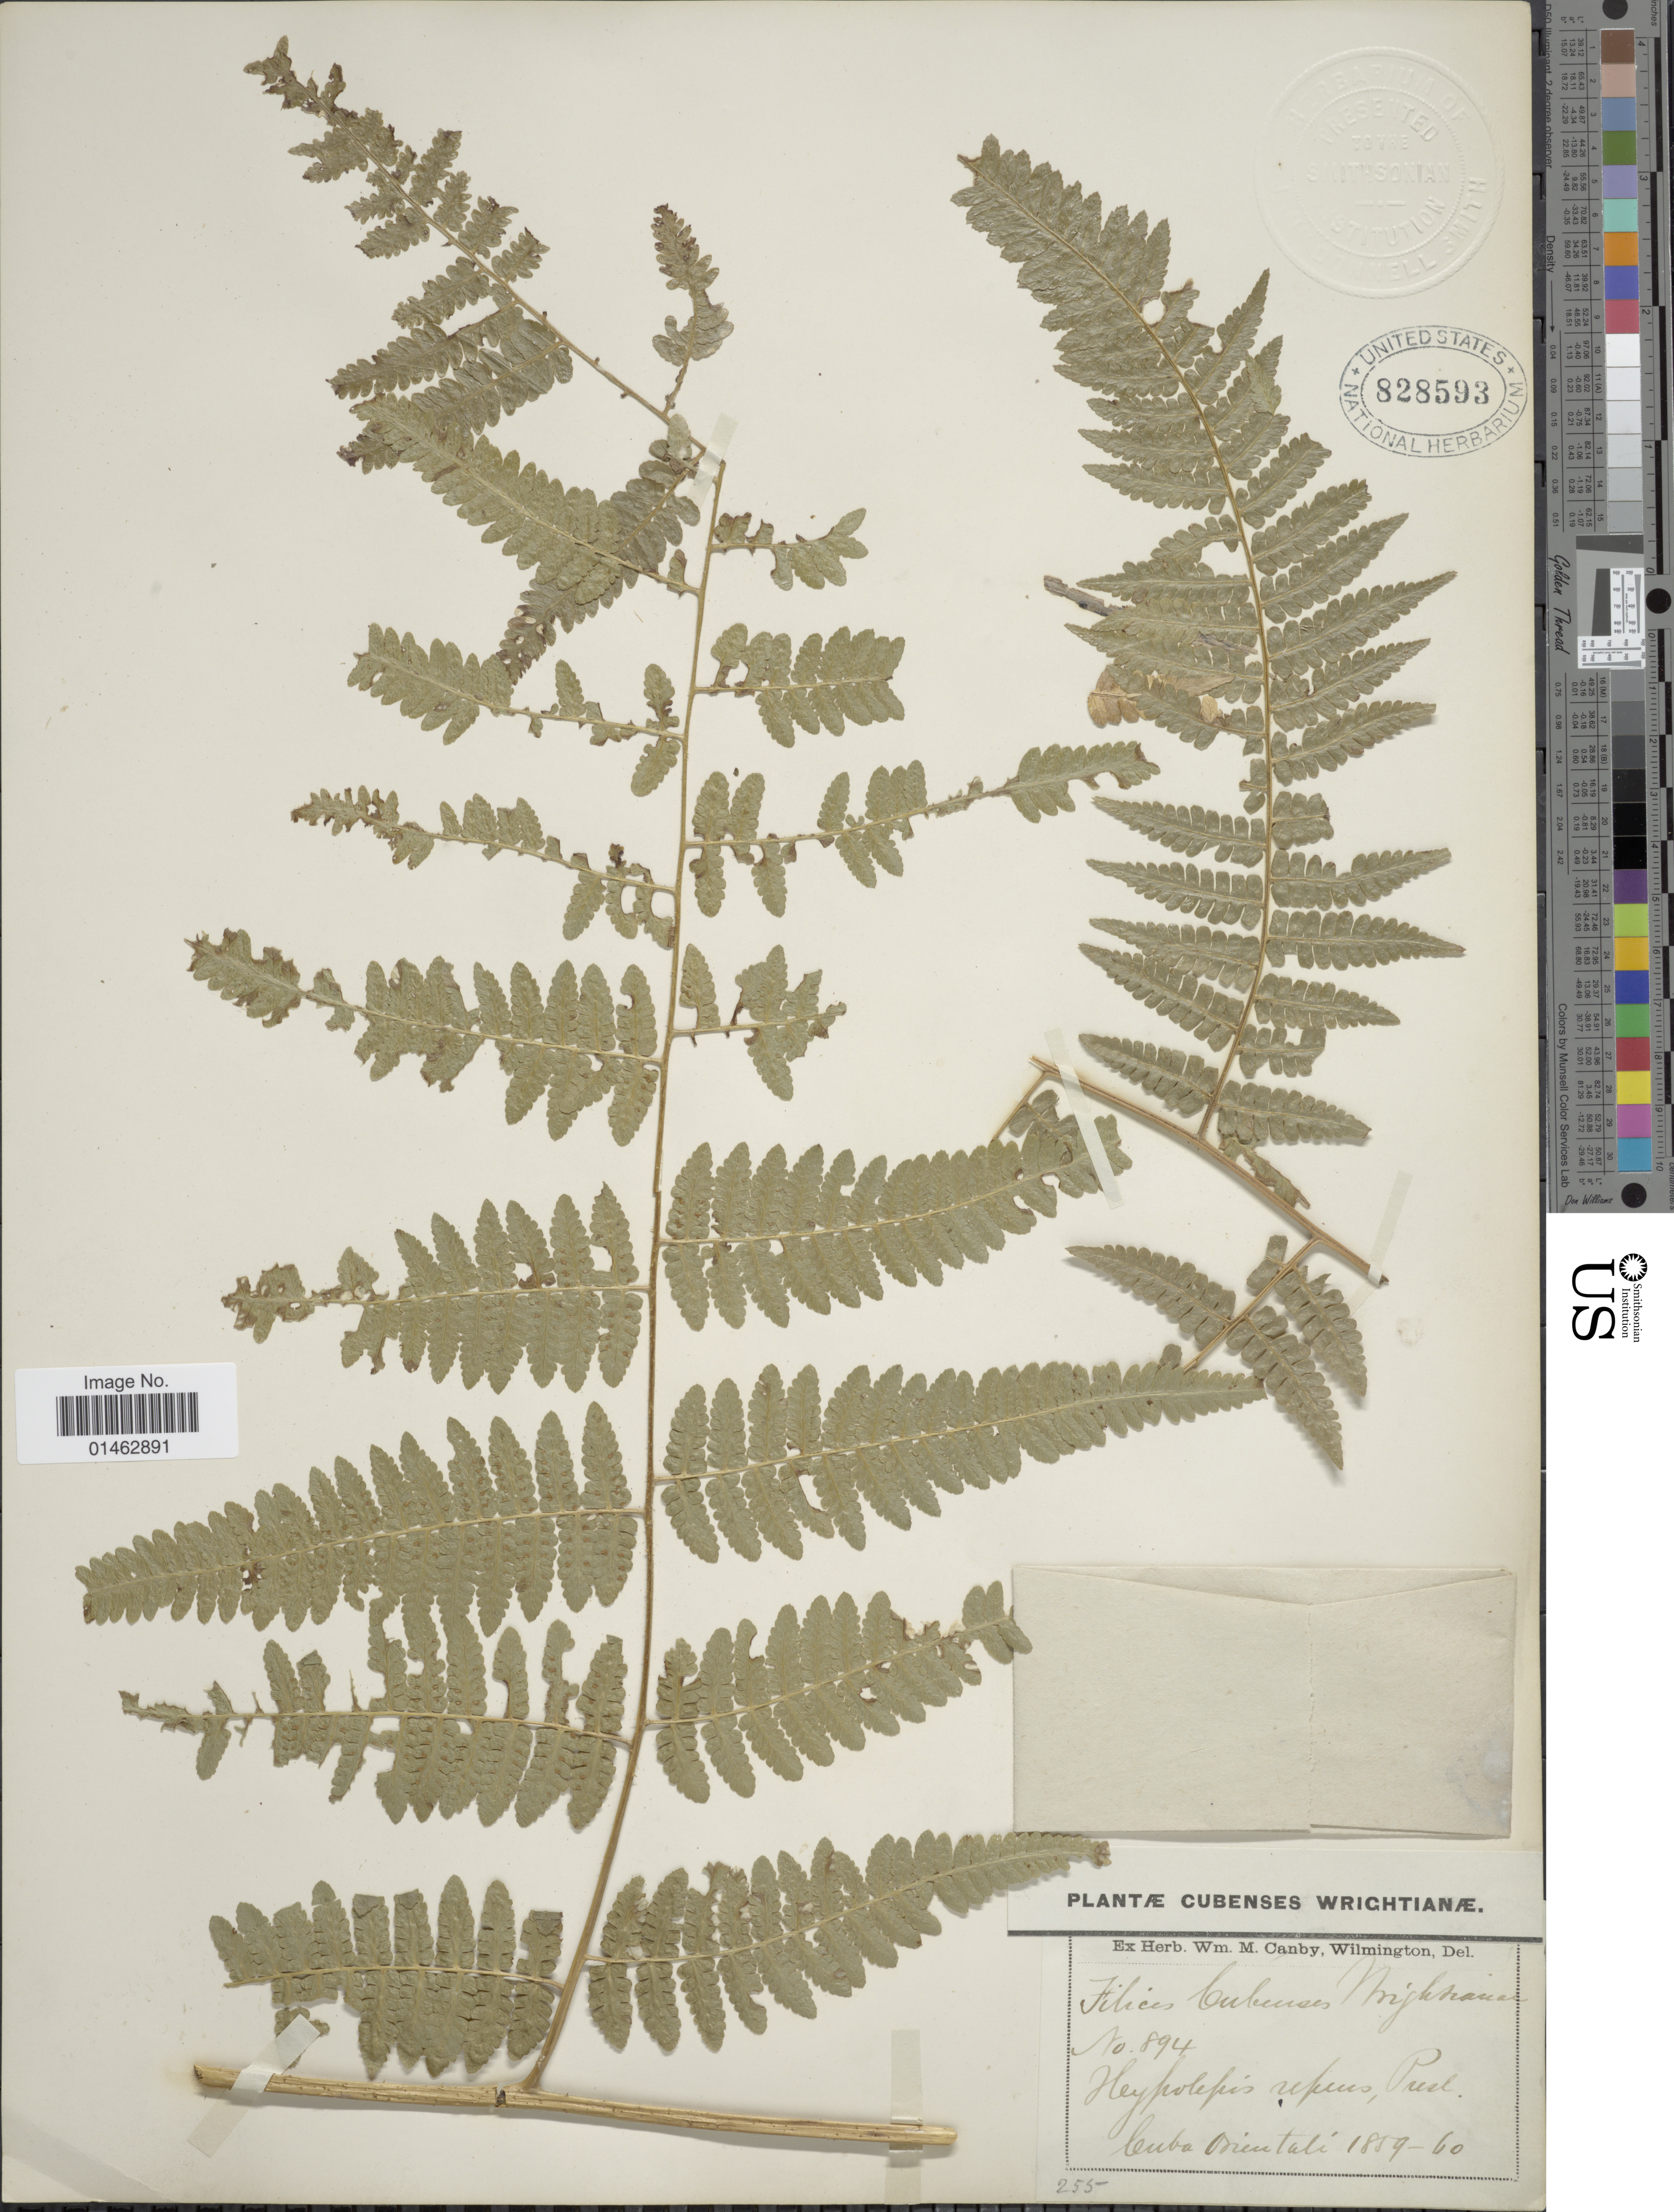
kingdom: Plantae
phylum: Tracheophyta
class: Polypodiopsida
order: Polypodiales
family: Dennstaedtiaceae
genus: Hypolepis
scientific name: Hypolepis repens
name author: (L.) C. Presl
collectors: Wright, --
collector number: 894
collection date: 1859/1860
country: Cuba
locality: Cuba Orientali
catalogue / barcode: US 828593